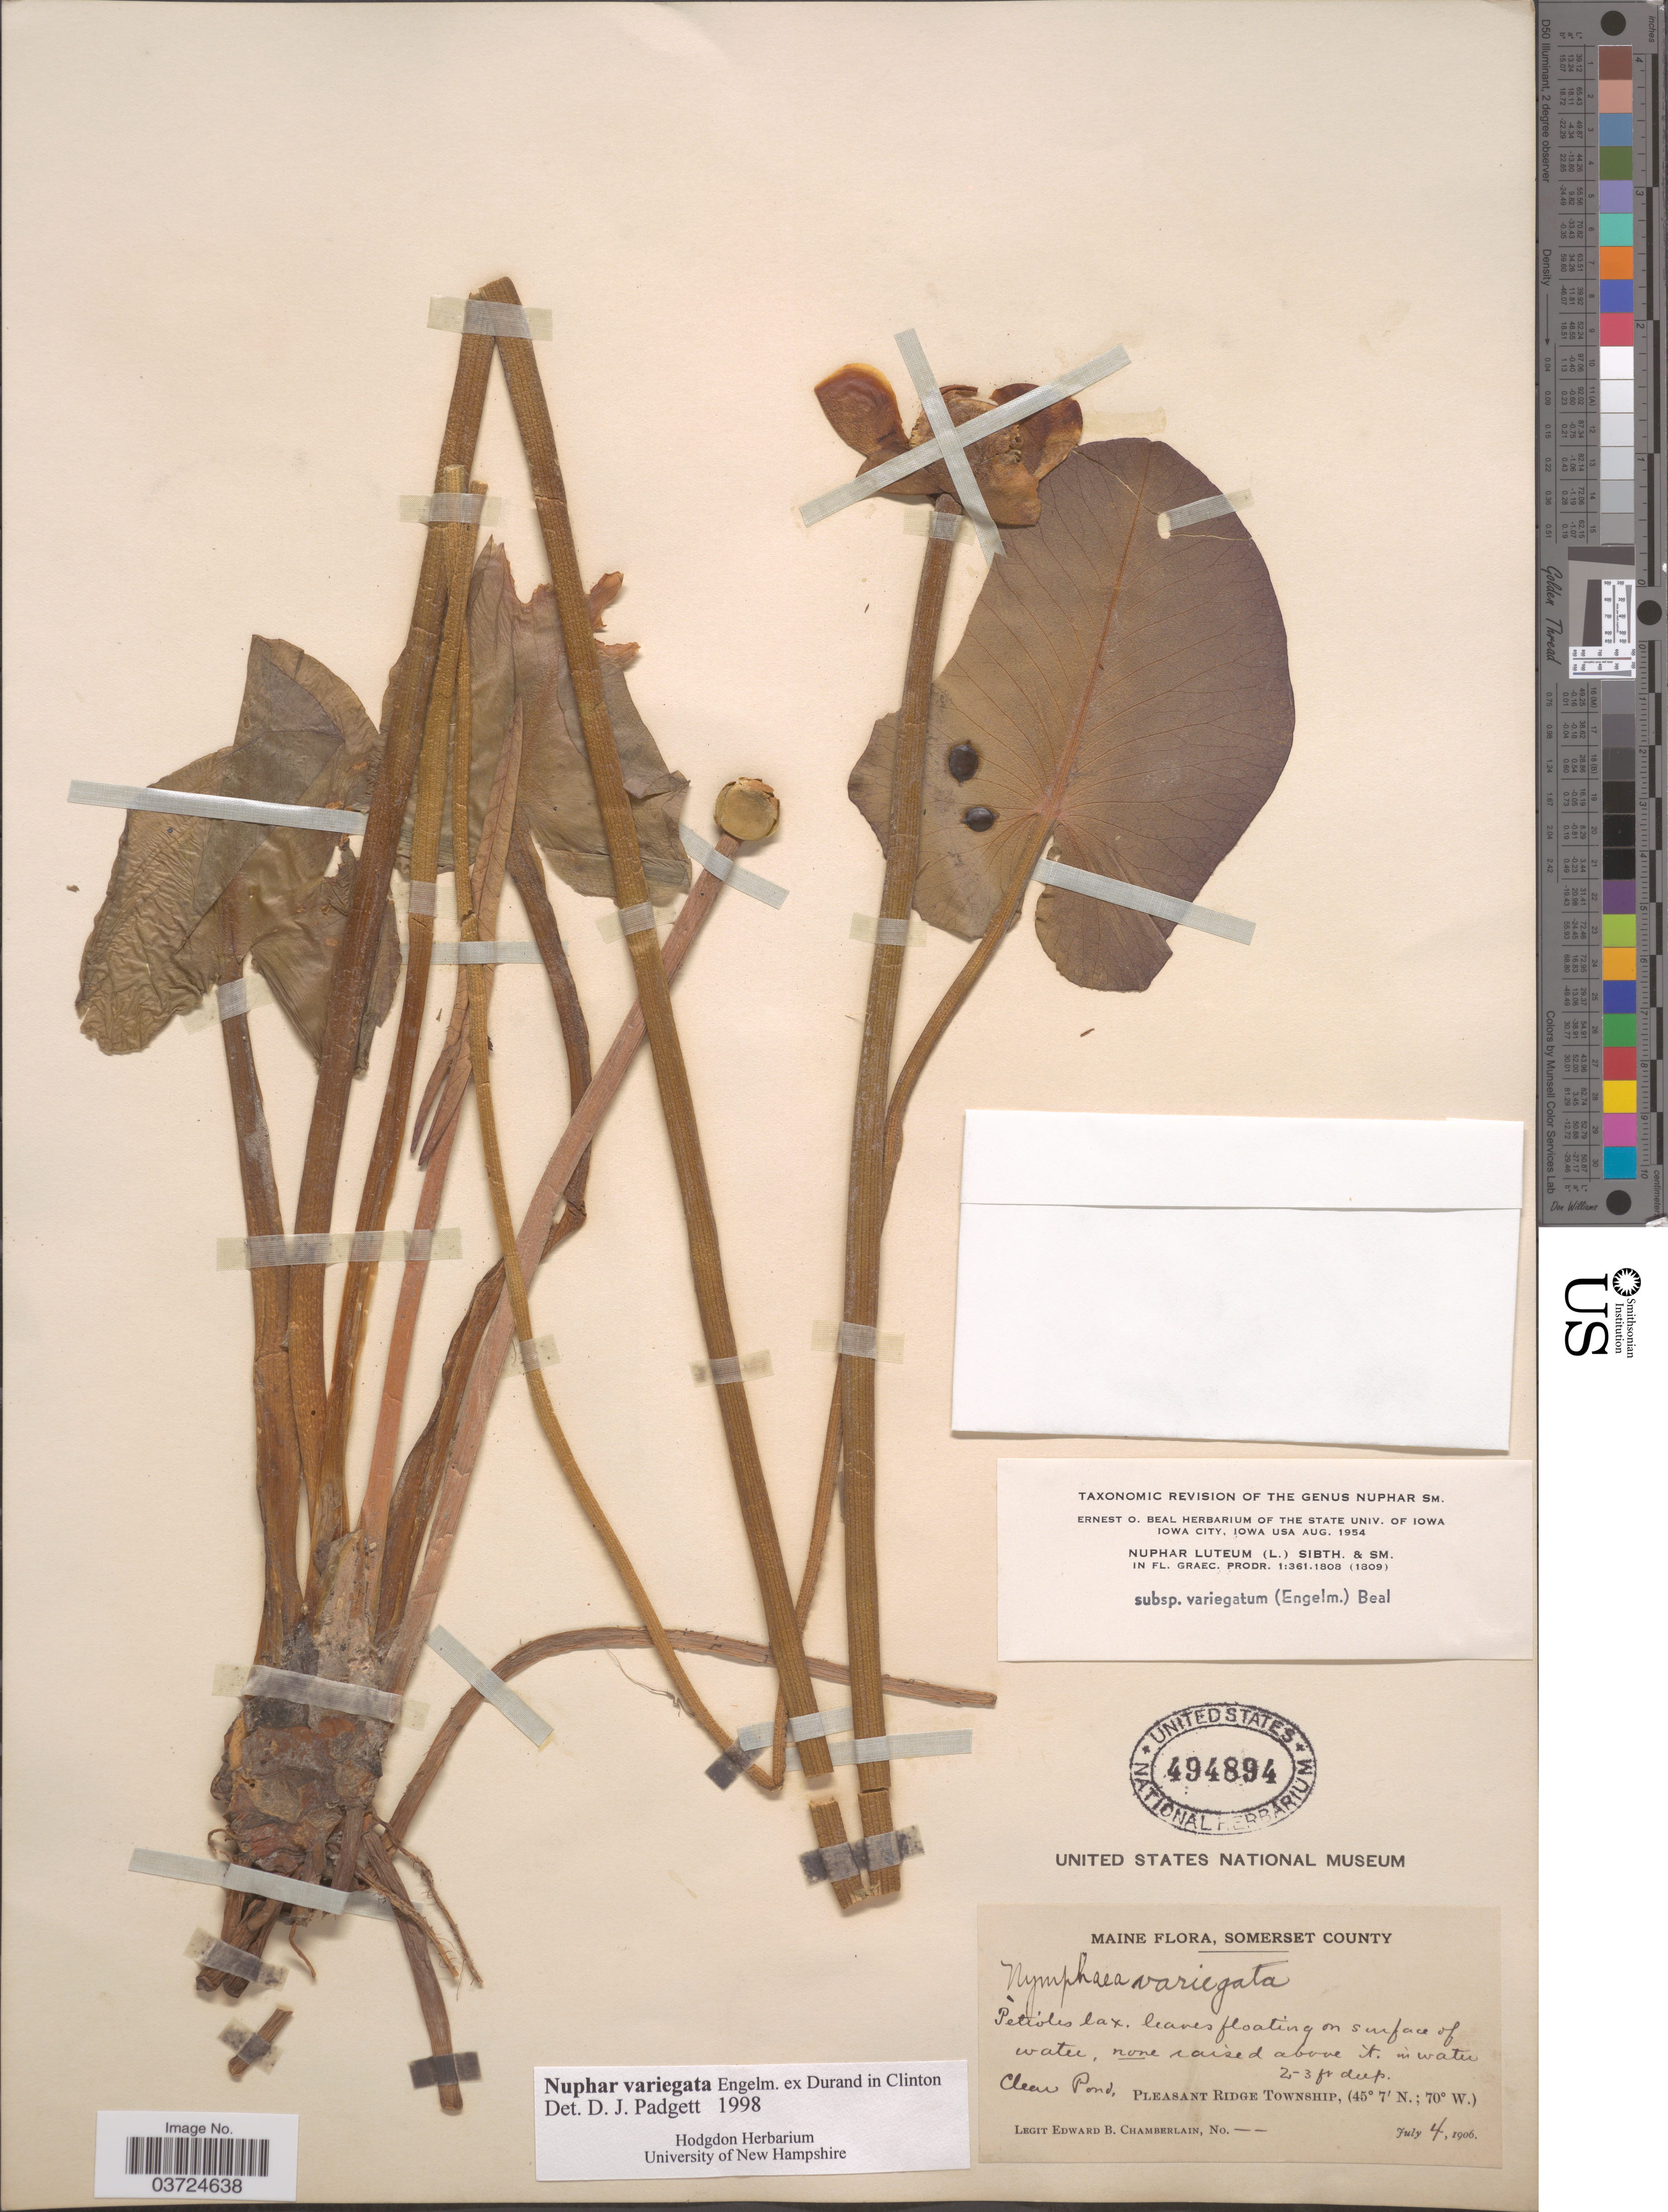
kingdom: Plantae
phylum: Tracheophyta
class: Magnoliopsida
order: Nymphaeales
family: Nymphaeaceae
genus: Nuphar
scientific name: Nuphar variegata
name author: Engelm. ex Durand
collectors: E. Chamberlain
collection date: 1906-07-04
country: United States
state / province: Maine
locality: Somerset County. Clear Pond, Pleasant Ridge Township.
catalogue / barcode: US 494894